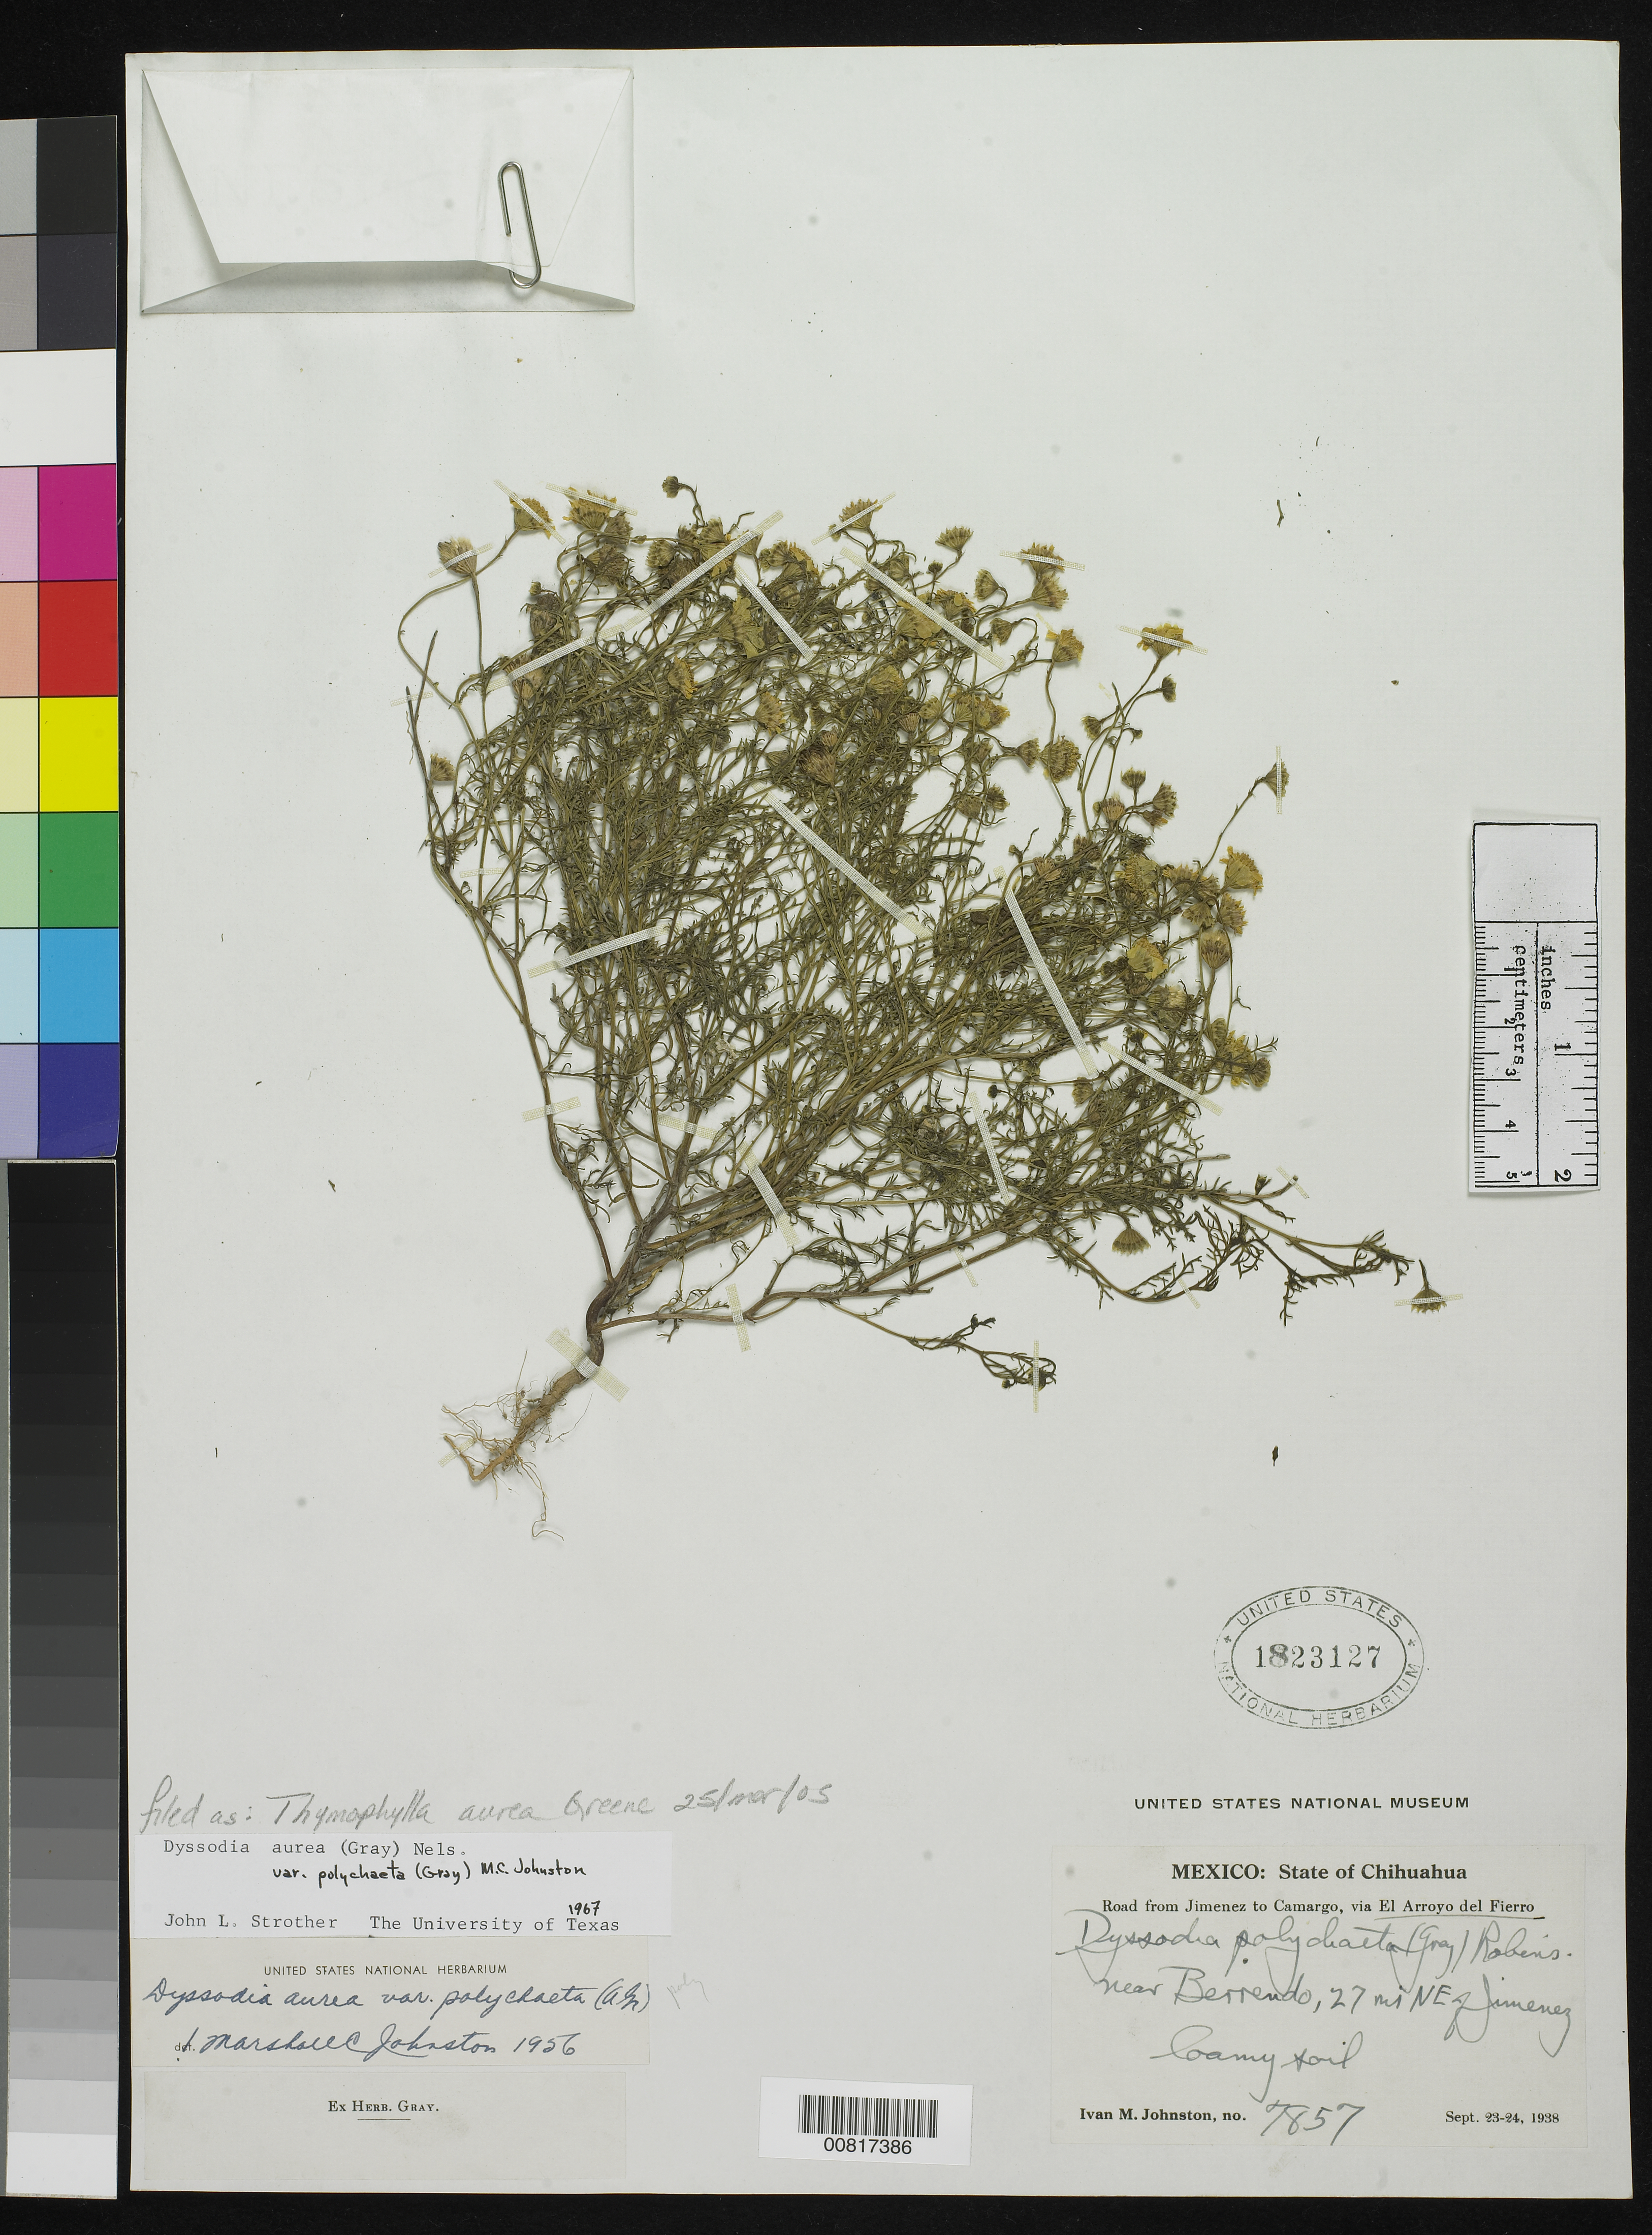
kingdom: Plantae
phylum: Tracheophyta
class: Magnoliopsida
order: Asterales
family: Asteraceae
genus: Thymophylla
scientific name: Thymophylla aurea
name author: (A. Gray) Greene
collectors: I.M. Johnston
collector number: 7857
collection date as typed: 23 Sep 1938 to 24 Sep 1938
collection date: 1938-09-23/1938-09-24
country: Mexico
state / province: Chihuahua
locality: Road from Jiménez to Camargo, via El Arroyo del Fierro. Near Berrendo, 27 mi NE of Jiménez.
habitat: Loamy soil.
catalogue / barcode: US 1823127